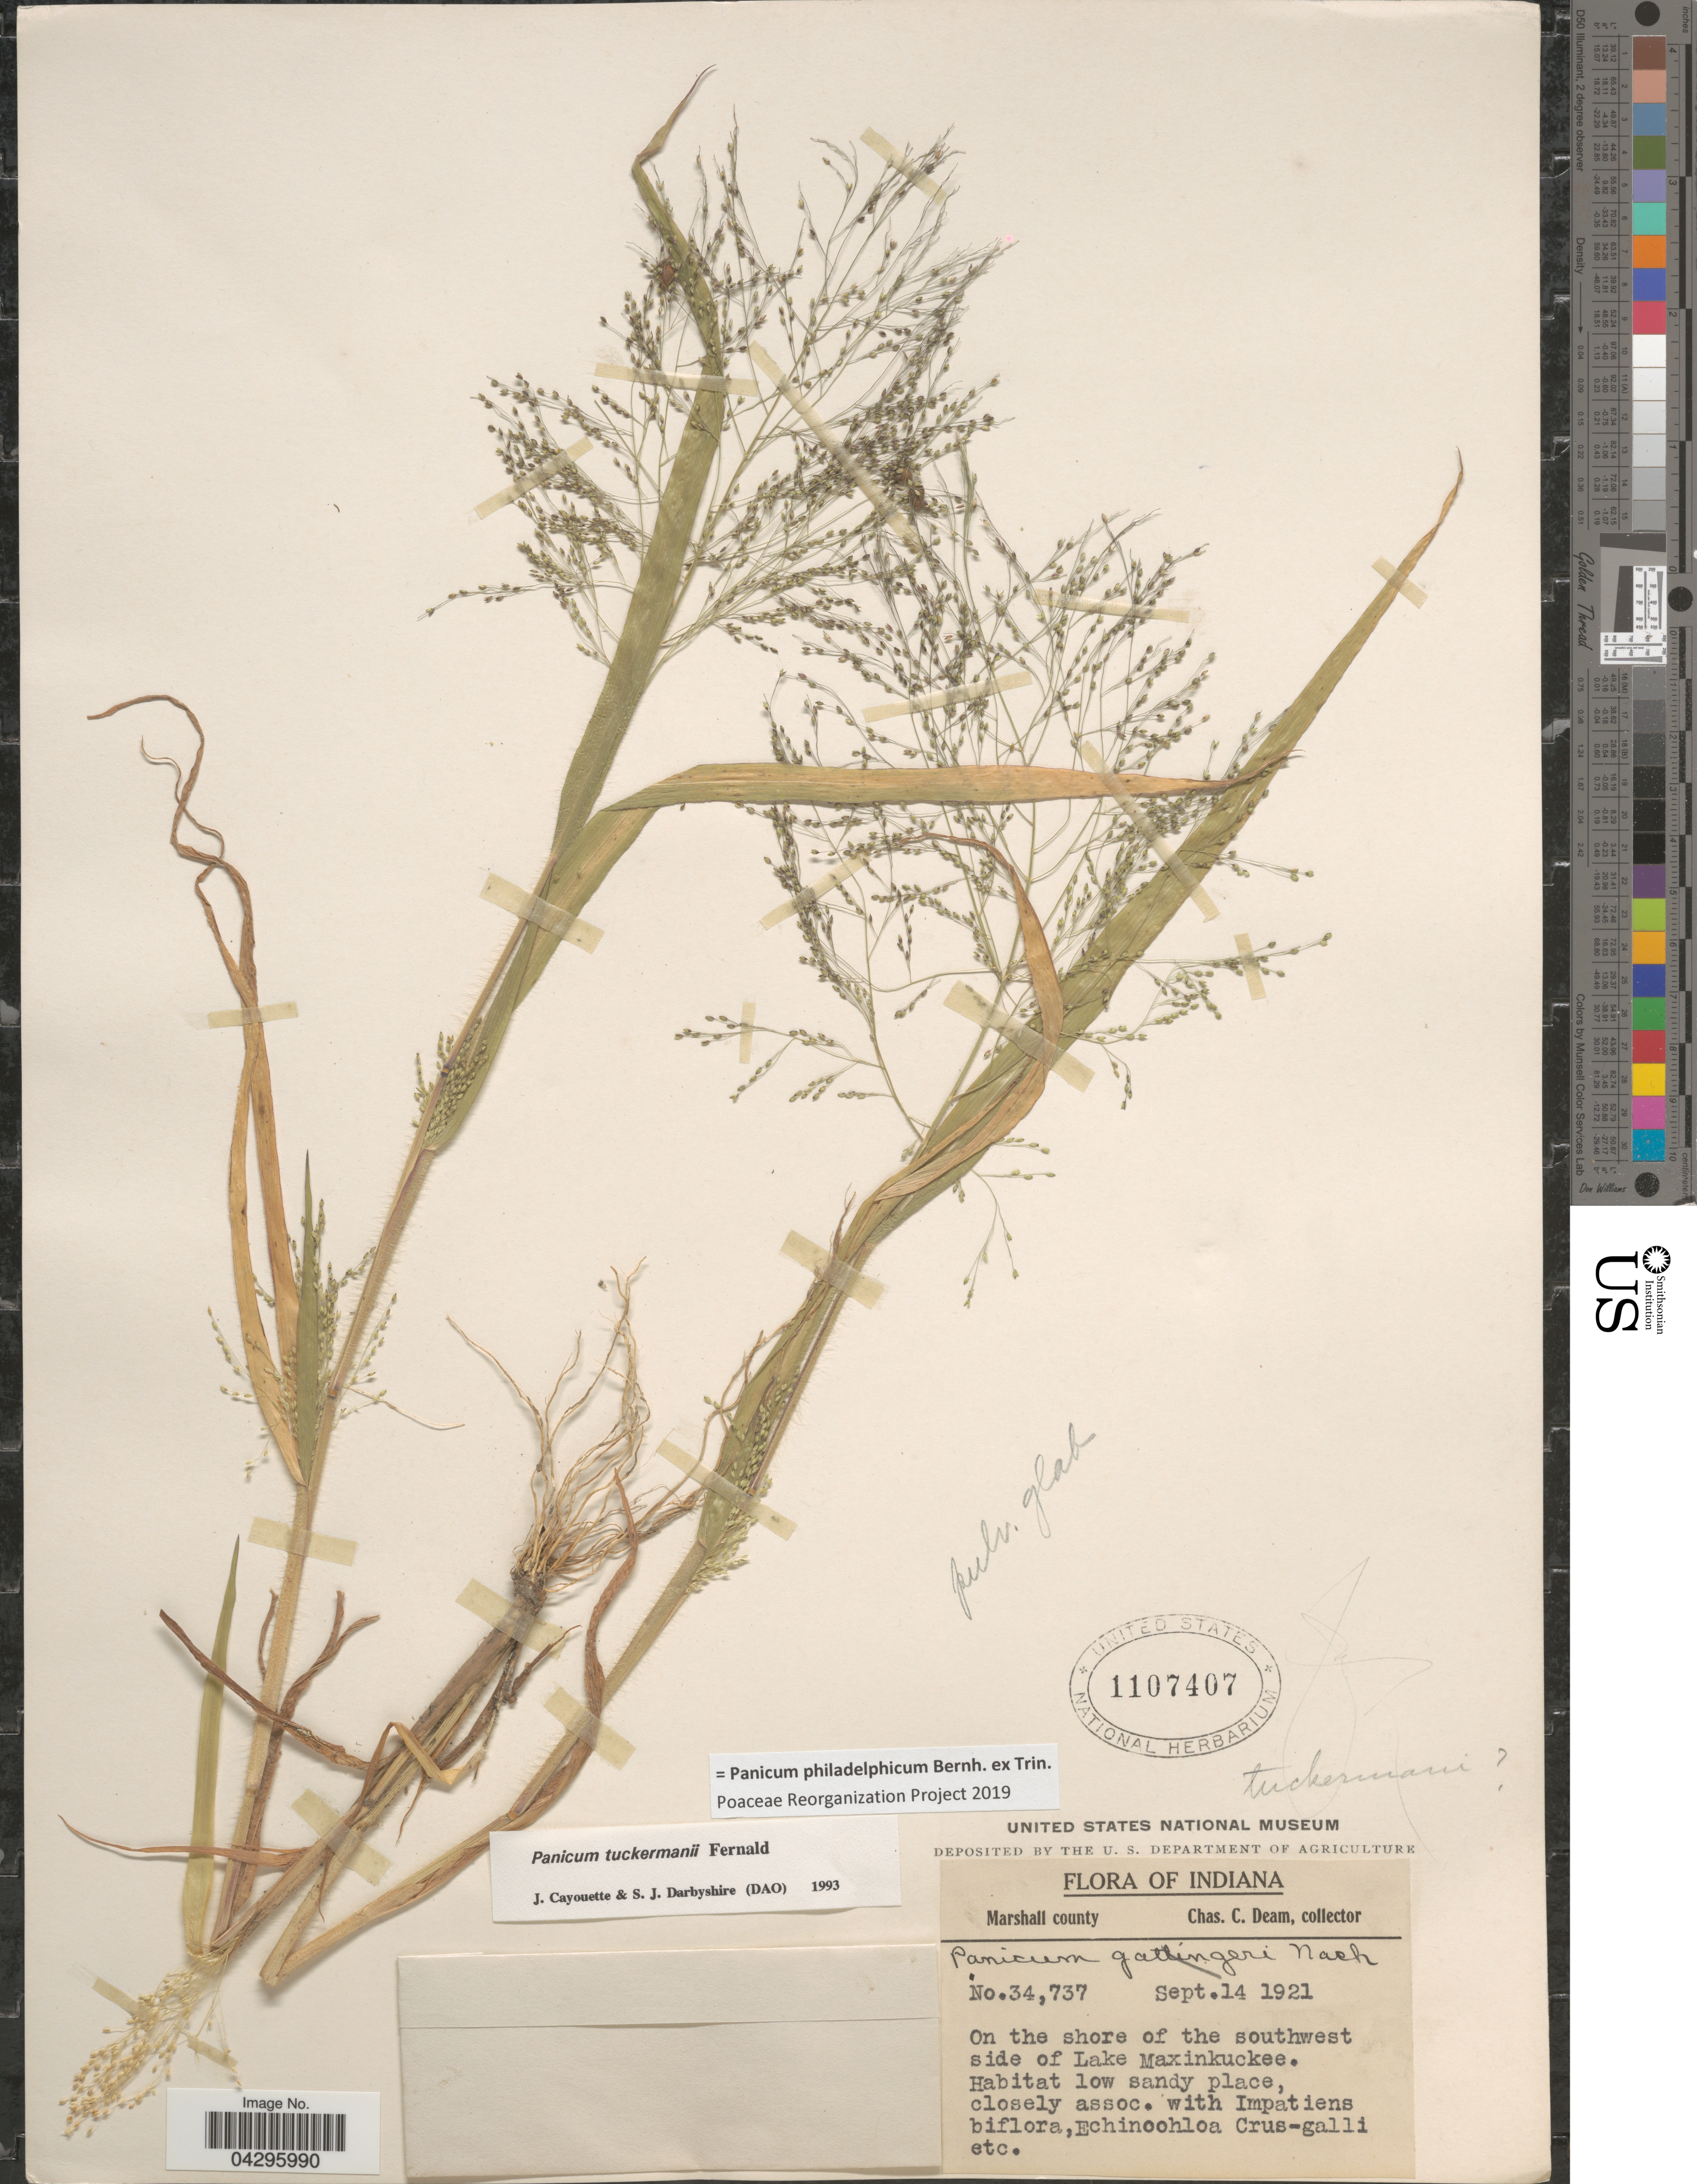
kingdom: Plantae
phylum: Tracheophyta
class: Liliopsida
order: Poales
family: Poaceae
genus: Panicum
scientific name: Panicum philadelphicum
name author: Bernh. ex Trin.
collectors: C. C. Deam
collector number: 34737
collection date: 1921-09-14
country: United States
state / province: Indiana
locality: Marshall county. On the shore of the southwest side of Lake Maxinkuckee.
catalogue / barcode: US 1107407